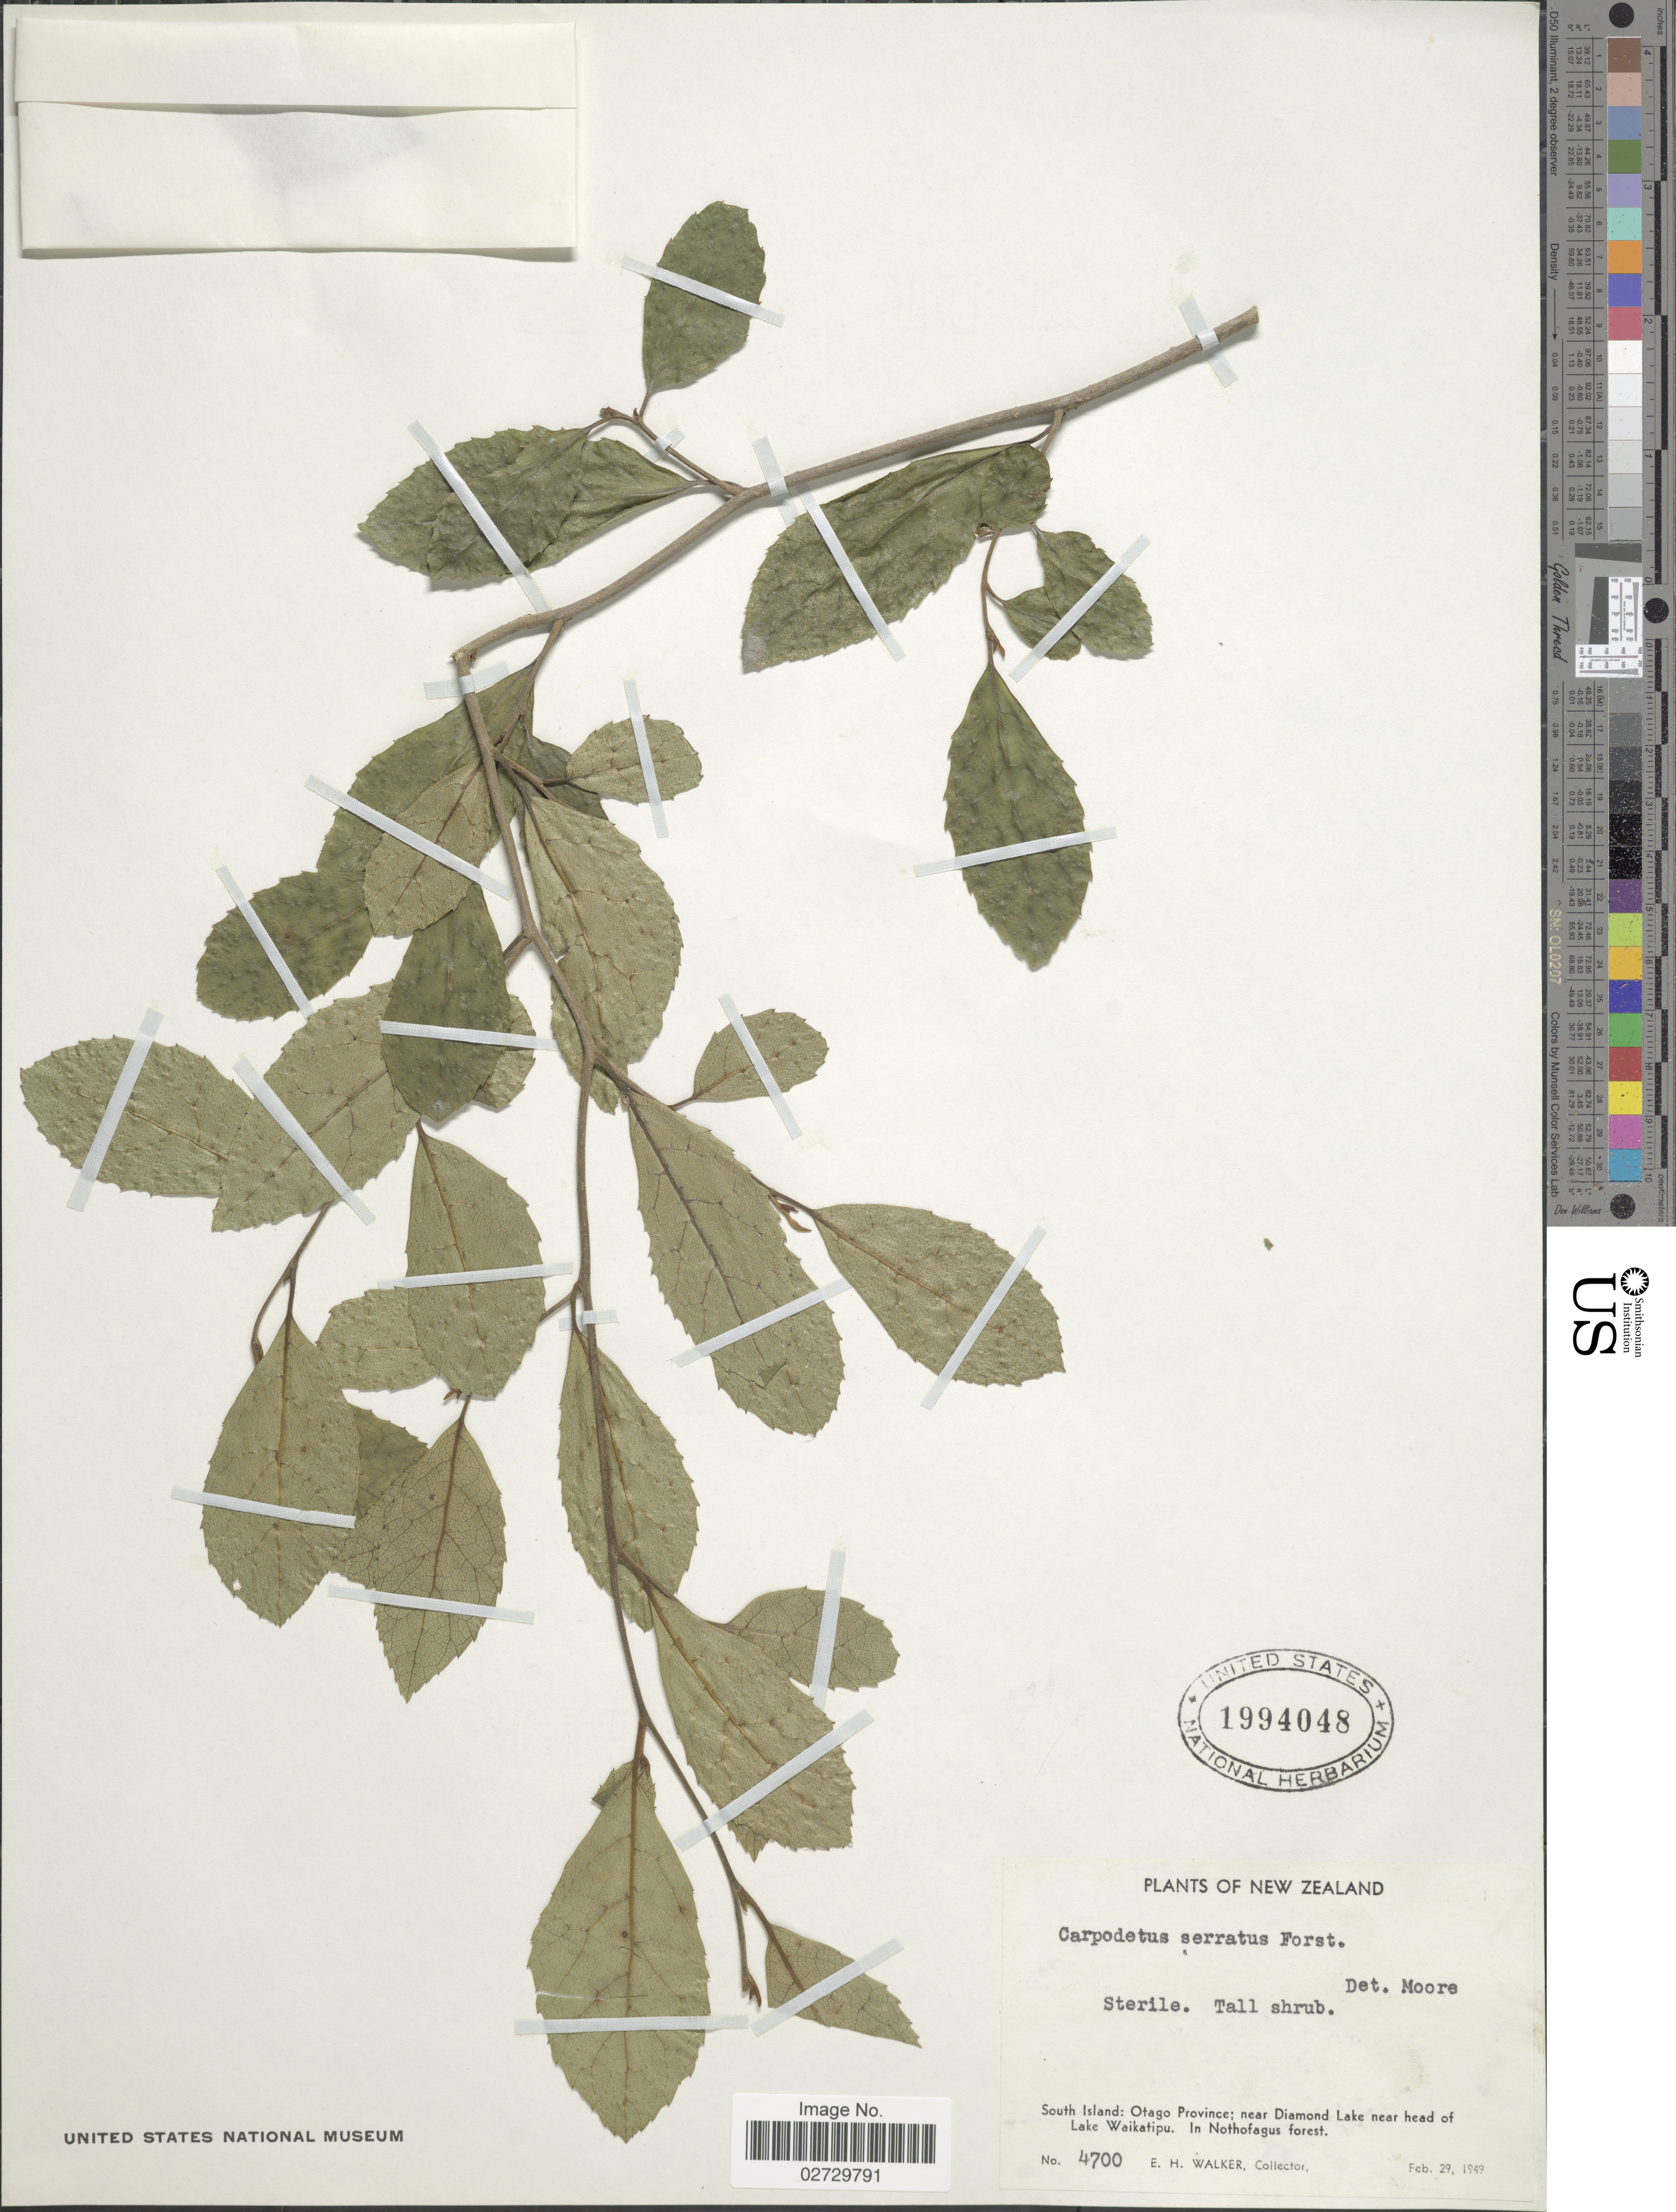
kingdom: Plantae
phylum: Tracheophyta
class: Magnoliopsida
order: Asterales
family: Rousseaceae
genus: Carpodetus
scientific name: Carpodetus serratus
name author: J.R. Forst. & G. Forst.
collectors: E. H. Walker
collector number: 4700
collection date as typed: Transcribed d/m/y: 29/2/1949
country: New Zealand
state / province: Otago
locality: South Island: Otago Province: near Diamond Lake near head of Lake Waikatipu. In Nothofagus forest.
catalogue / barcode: US 1994048